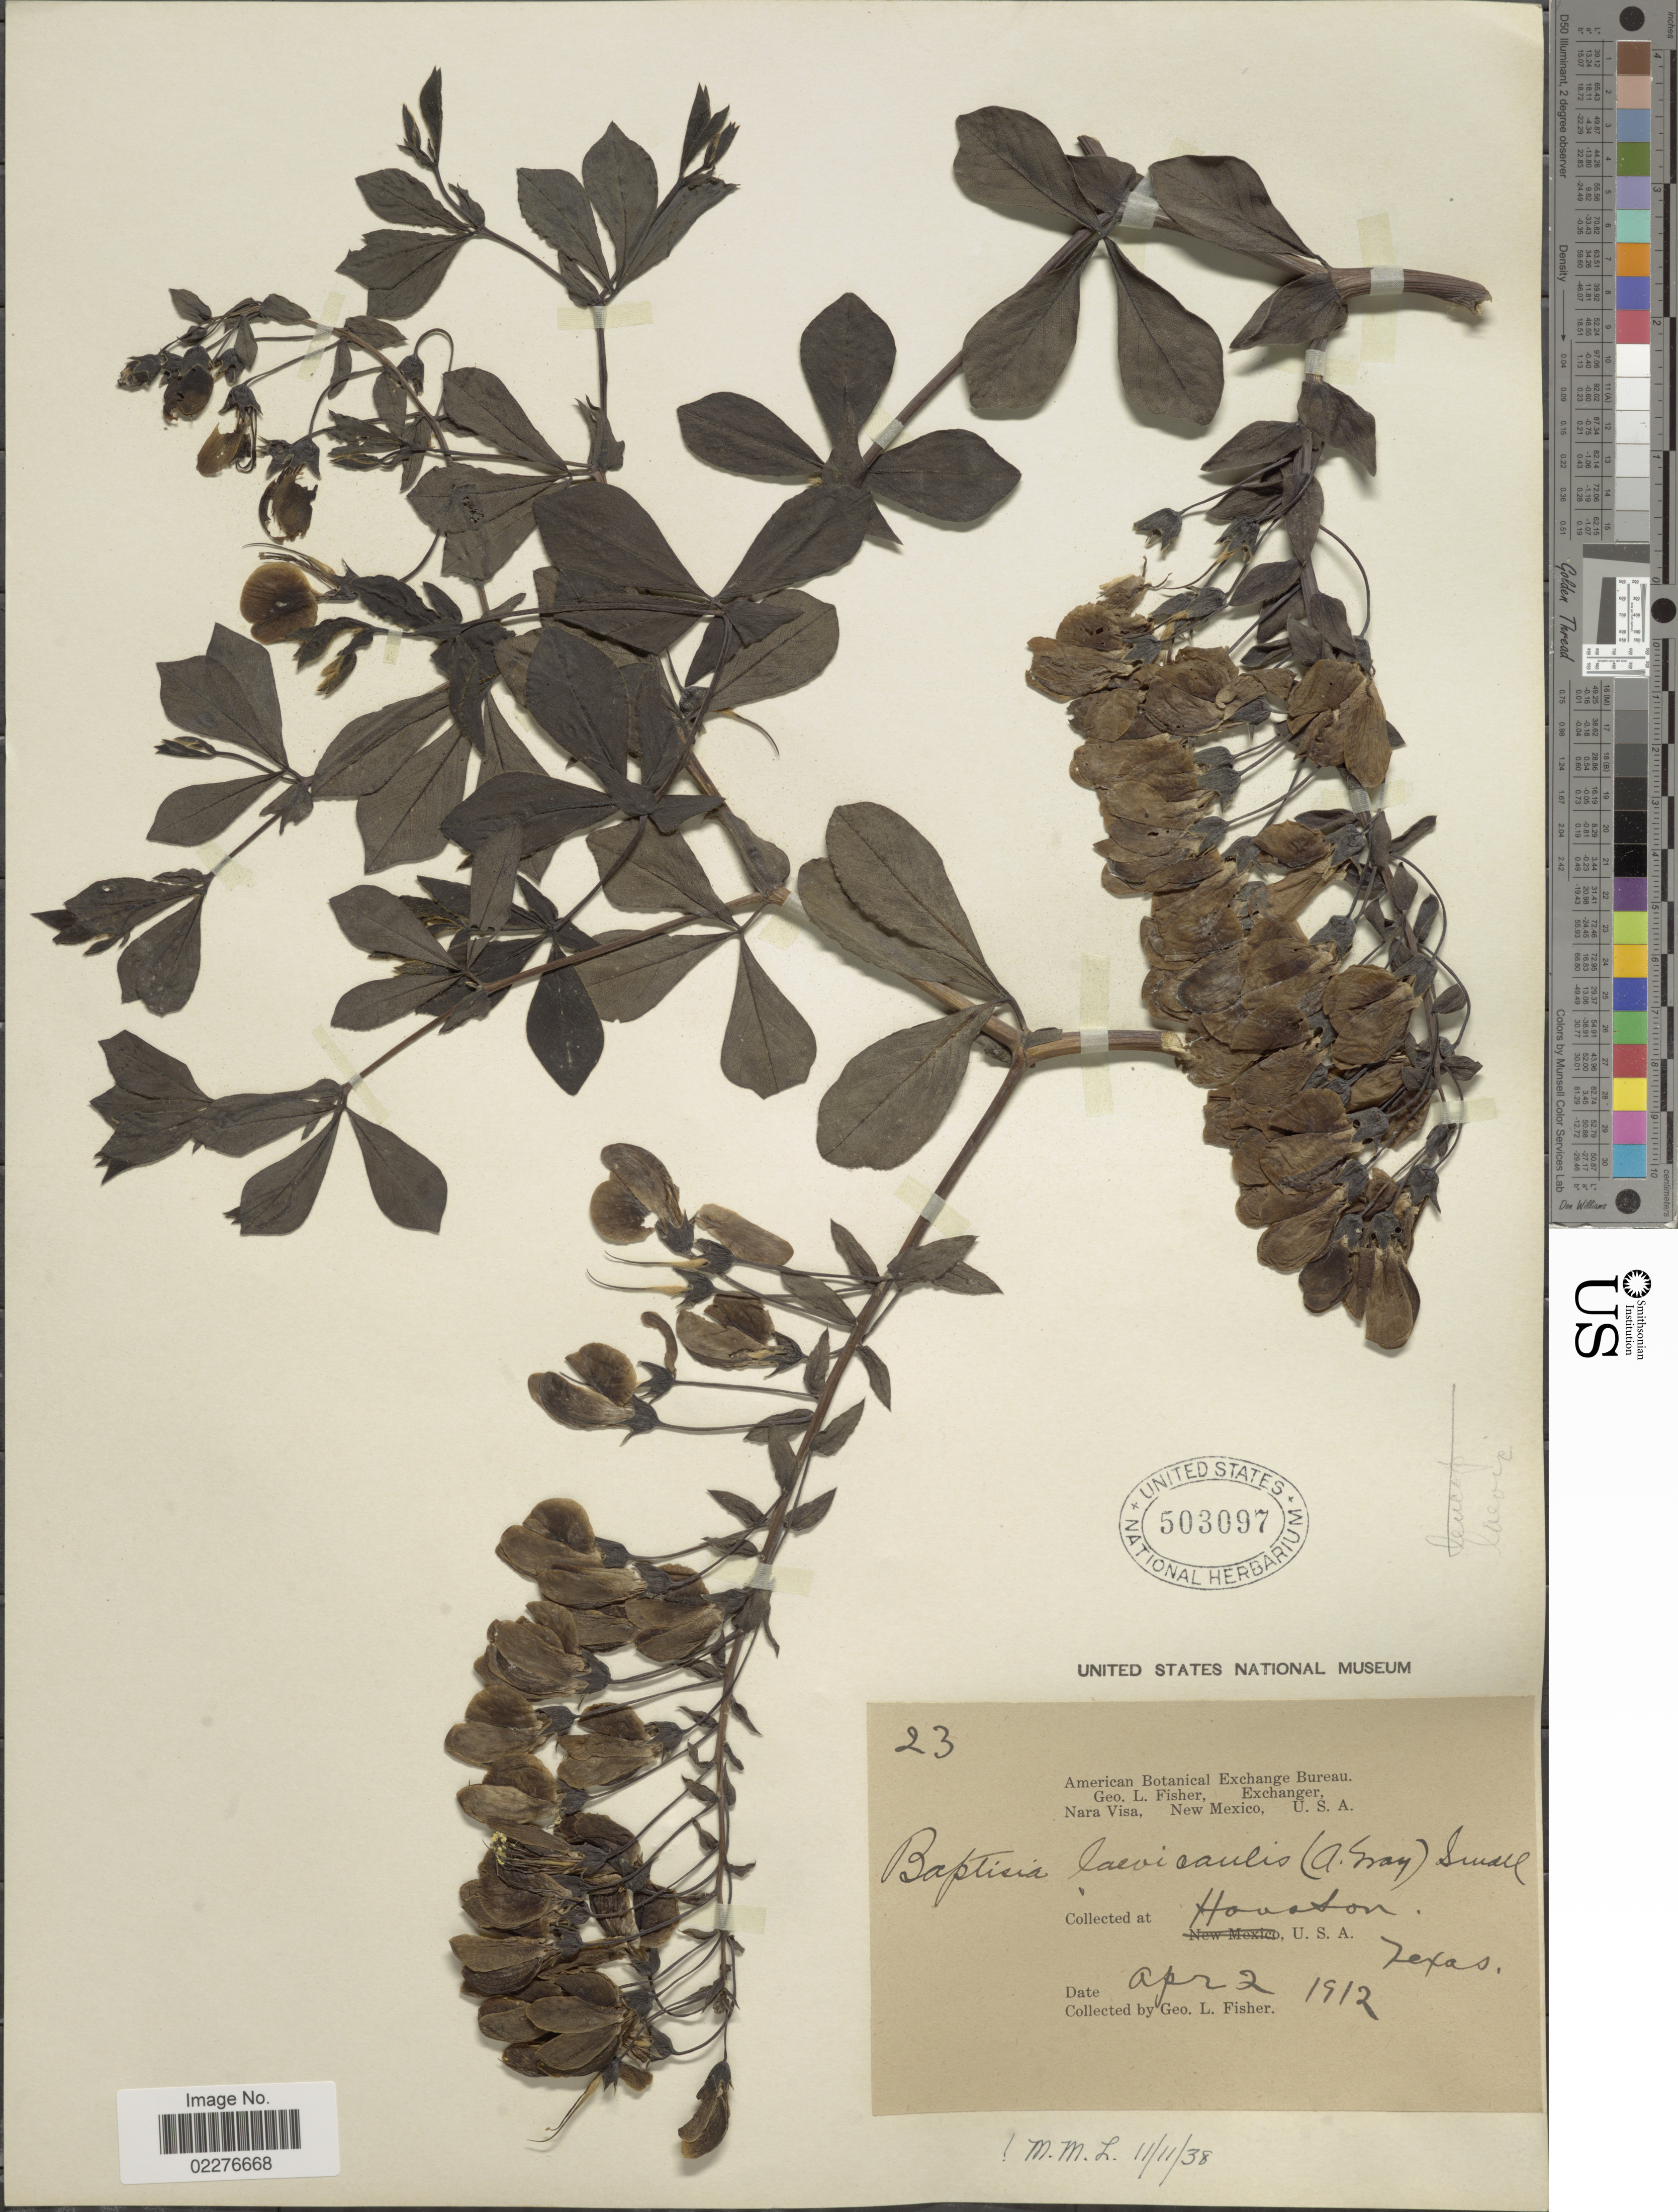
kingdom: Plantae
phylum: Tracheophyta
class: Magnoliopsida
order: Fabales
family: Fabaceae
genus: Baptisia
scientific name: Baptisia laevicaulis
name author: (Canby) Small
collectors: G. L. Fisher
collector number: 23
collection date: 1912-04-02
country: United States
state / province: Texas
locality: Houston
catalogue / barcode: US 503097